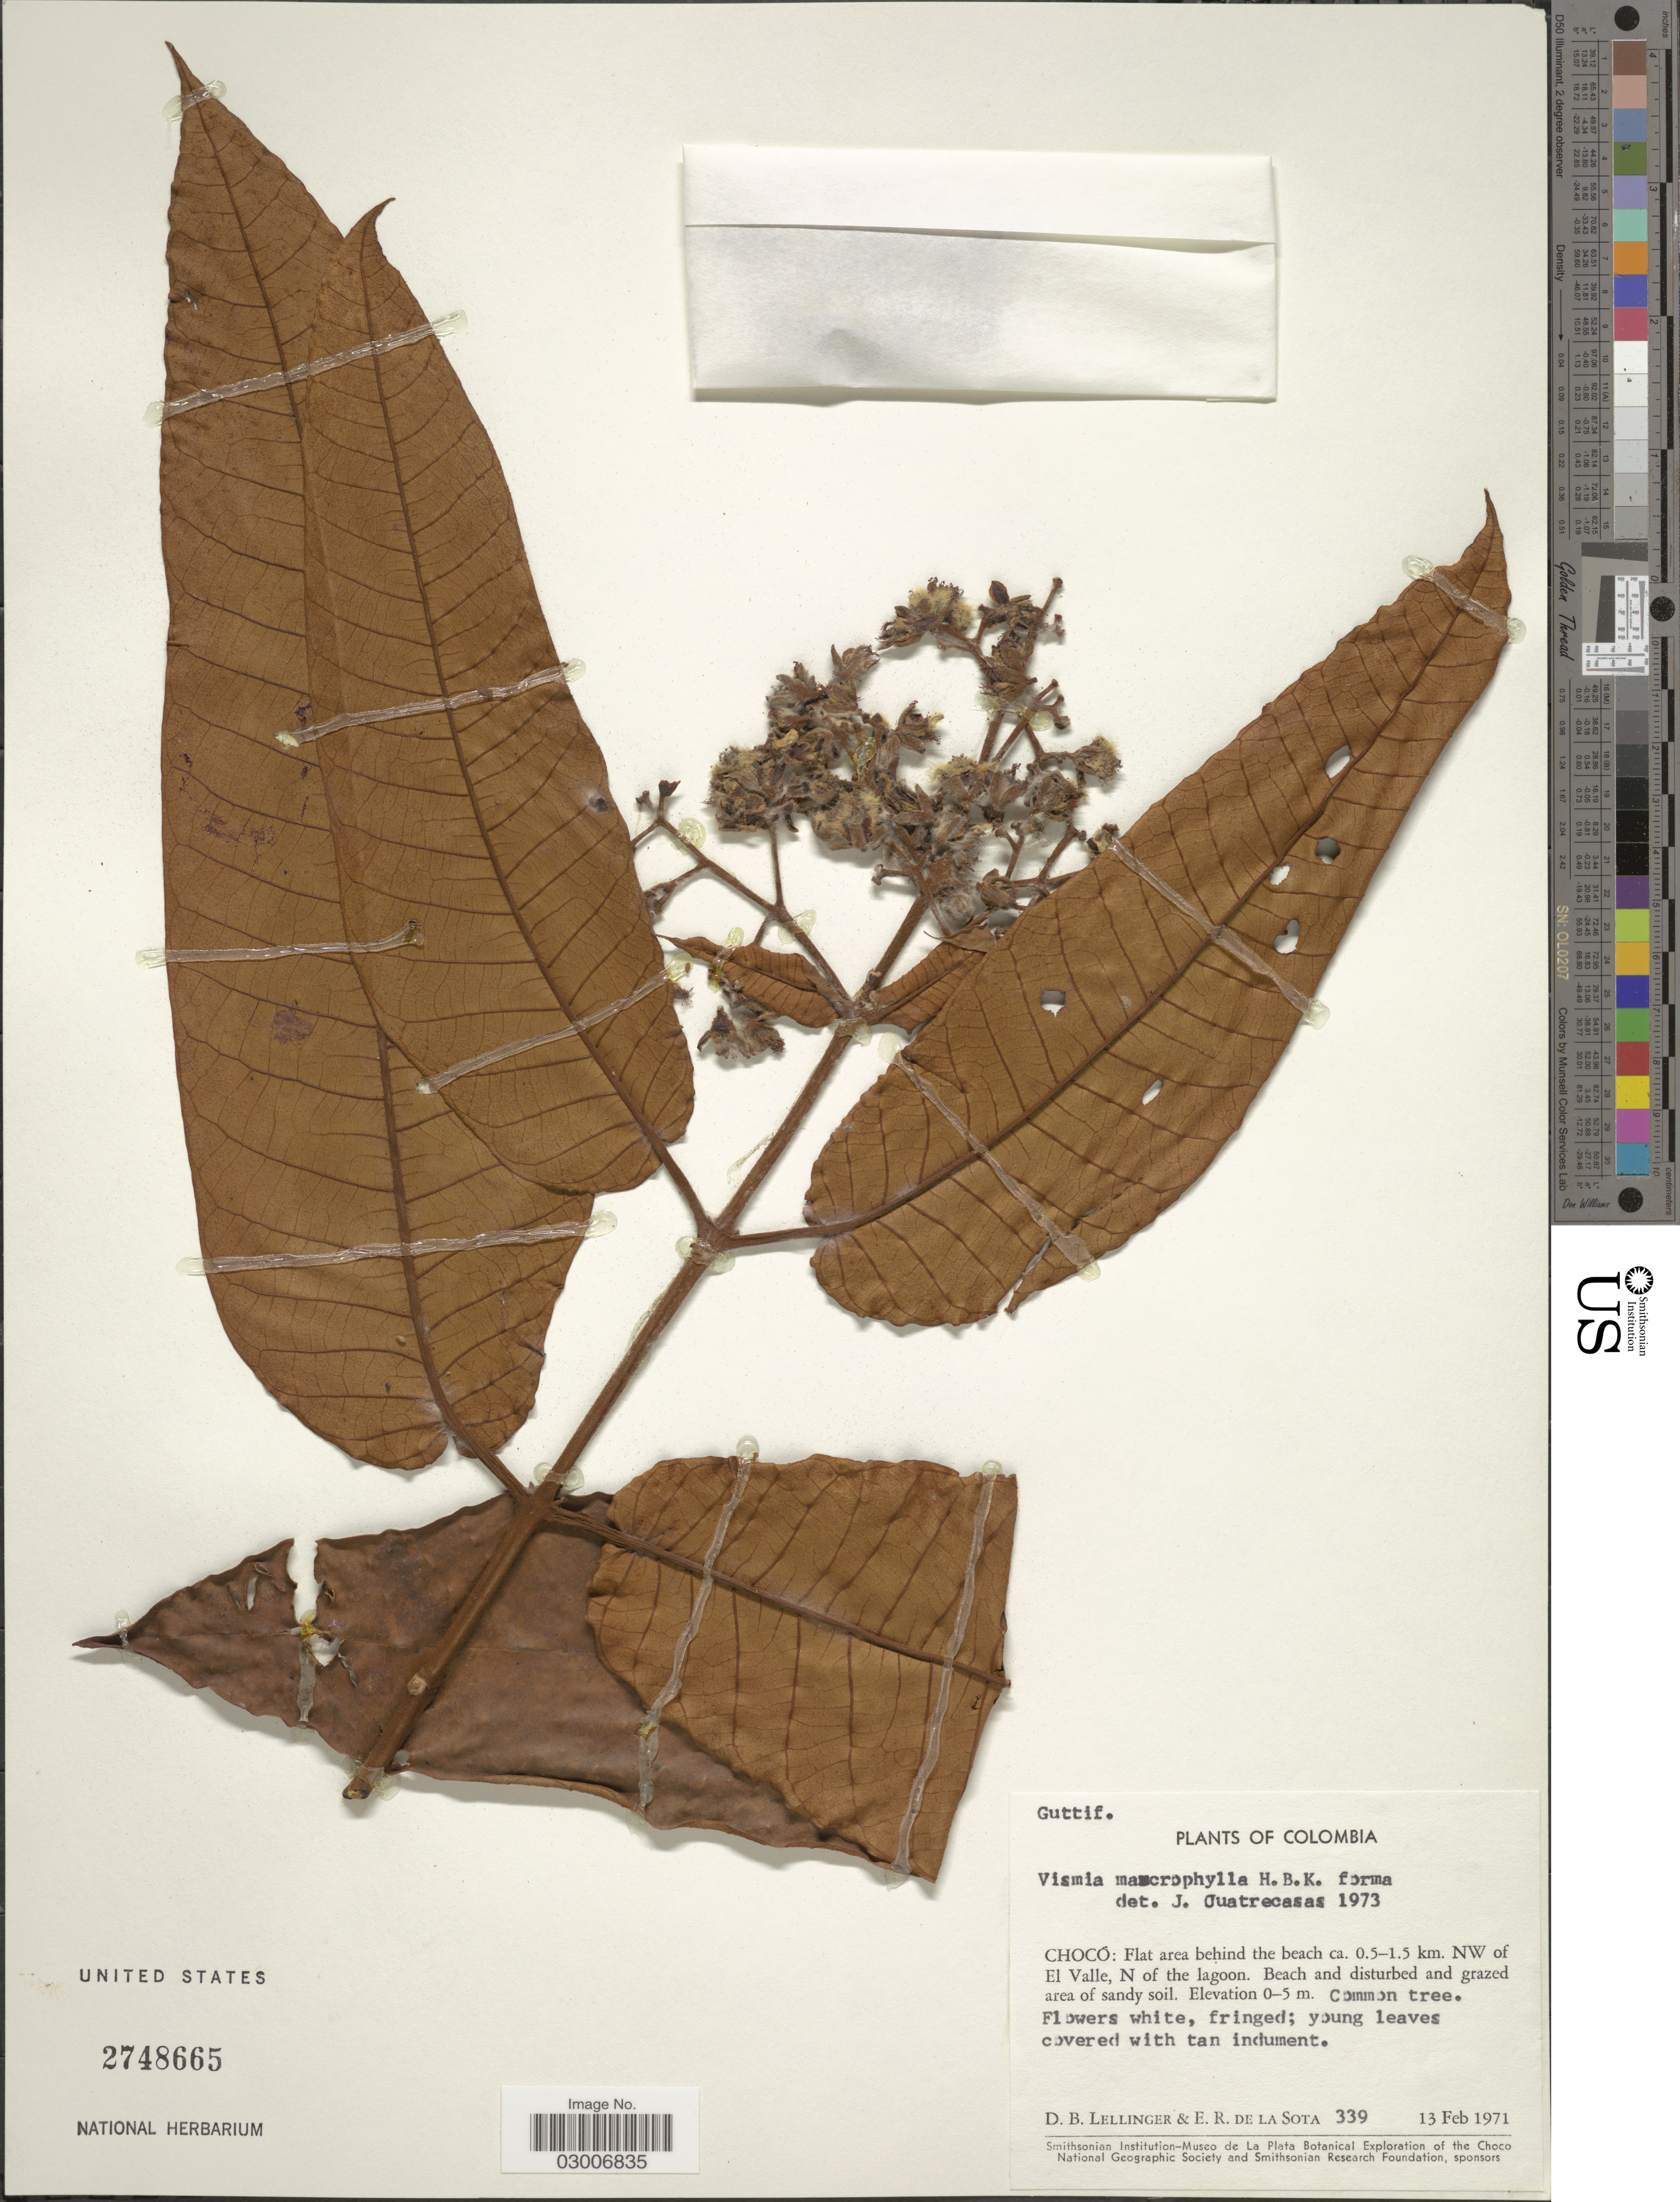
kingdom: Plantae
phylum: Tracheophyta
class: Magnoliopsida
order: Malpighiales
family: Hypericaceae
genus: Vismia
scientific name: Vismia macrophylla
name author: Kunth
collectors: D. B. Lellinger & E. R. de la Sota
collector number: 339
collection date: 1971-02-13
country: Colombia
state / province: Chocó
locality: Flat area behind the beach ca. 0.5-1.5 km. NW of El Valle, N of the Lagoon.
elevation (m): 0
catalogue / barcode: US 2748665